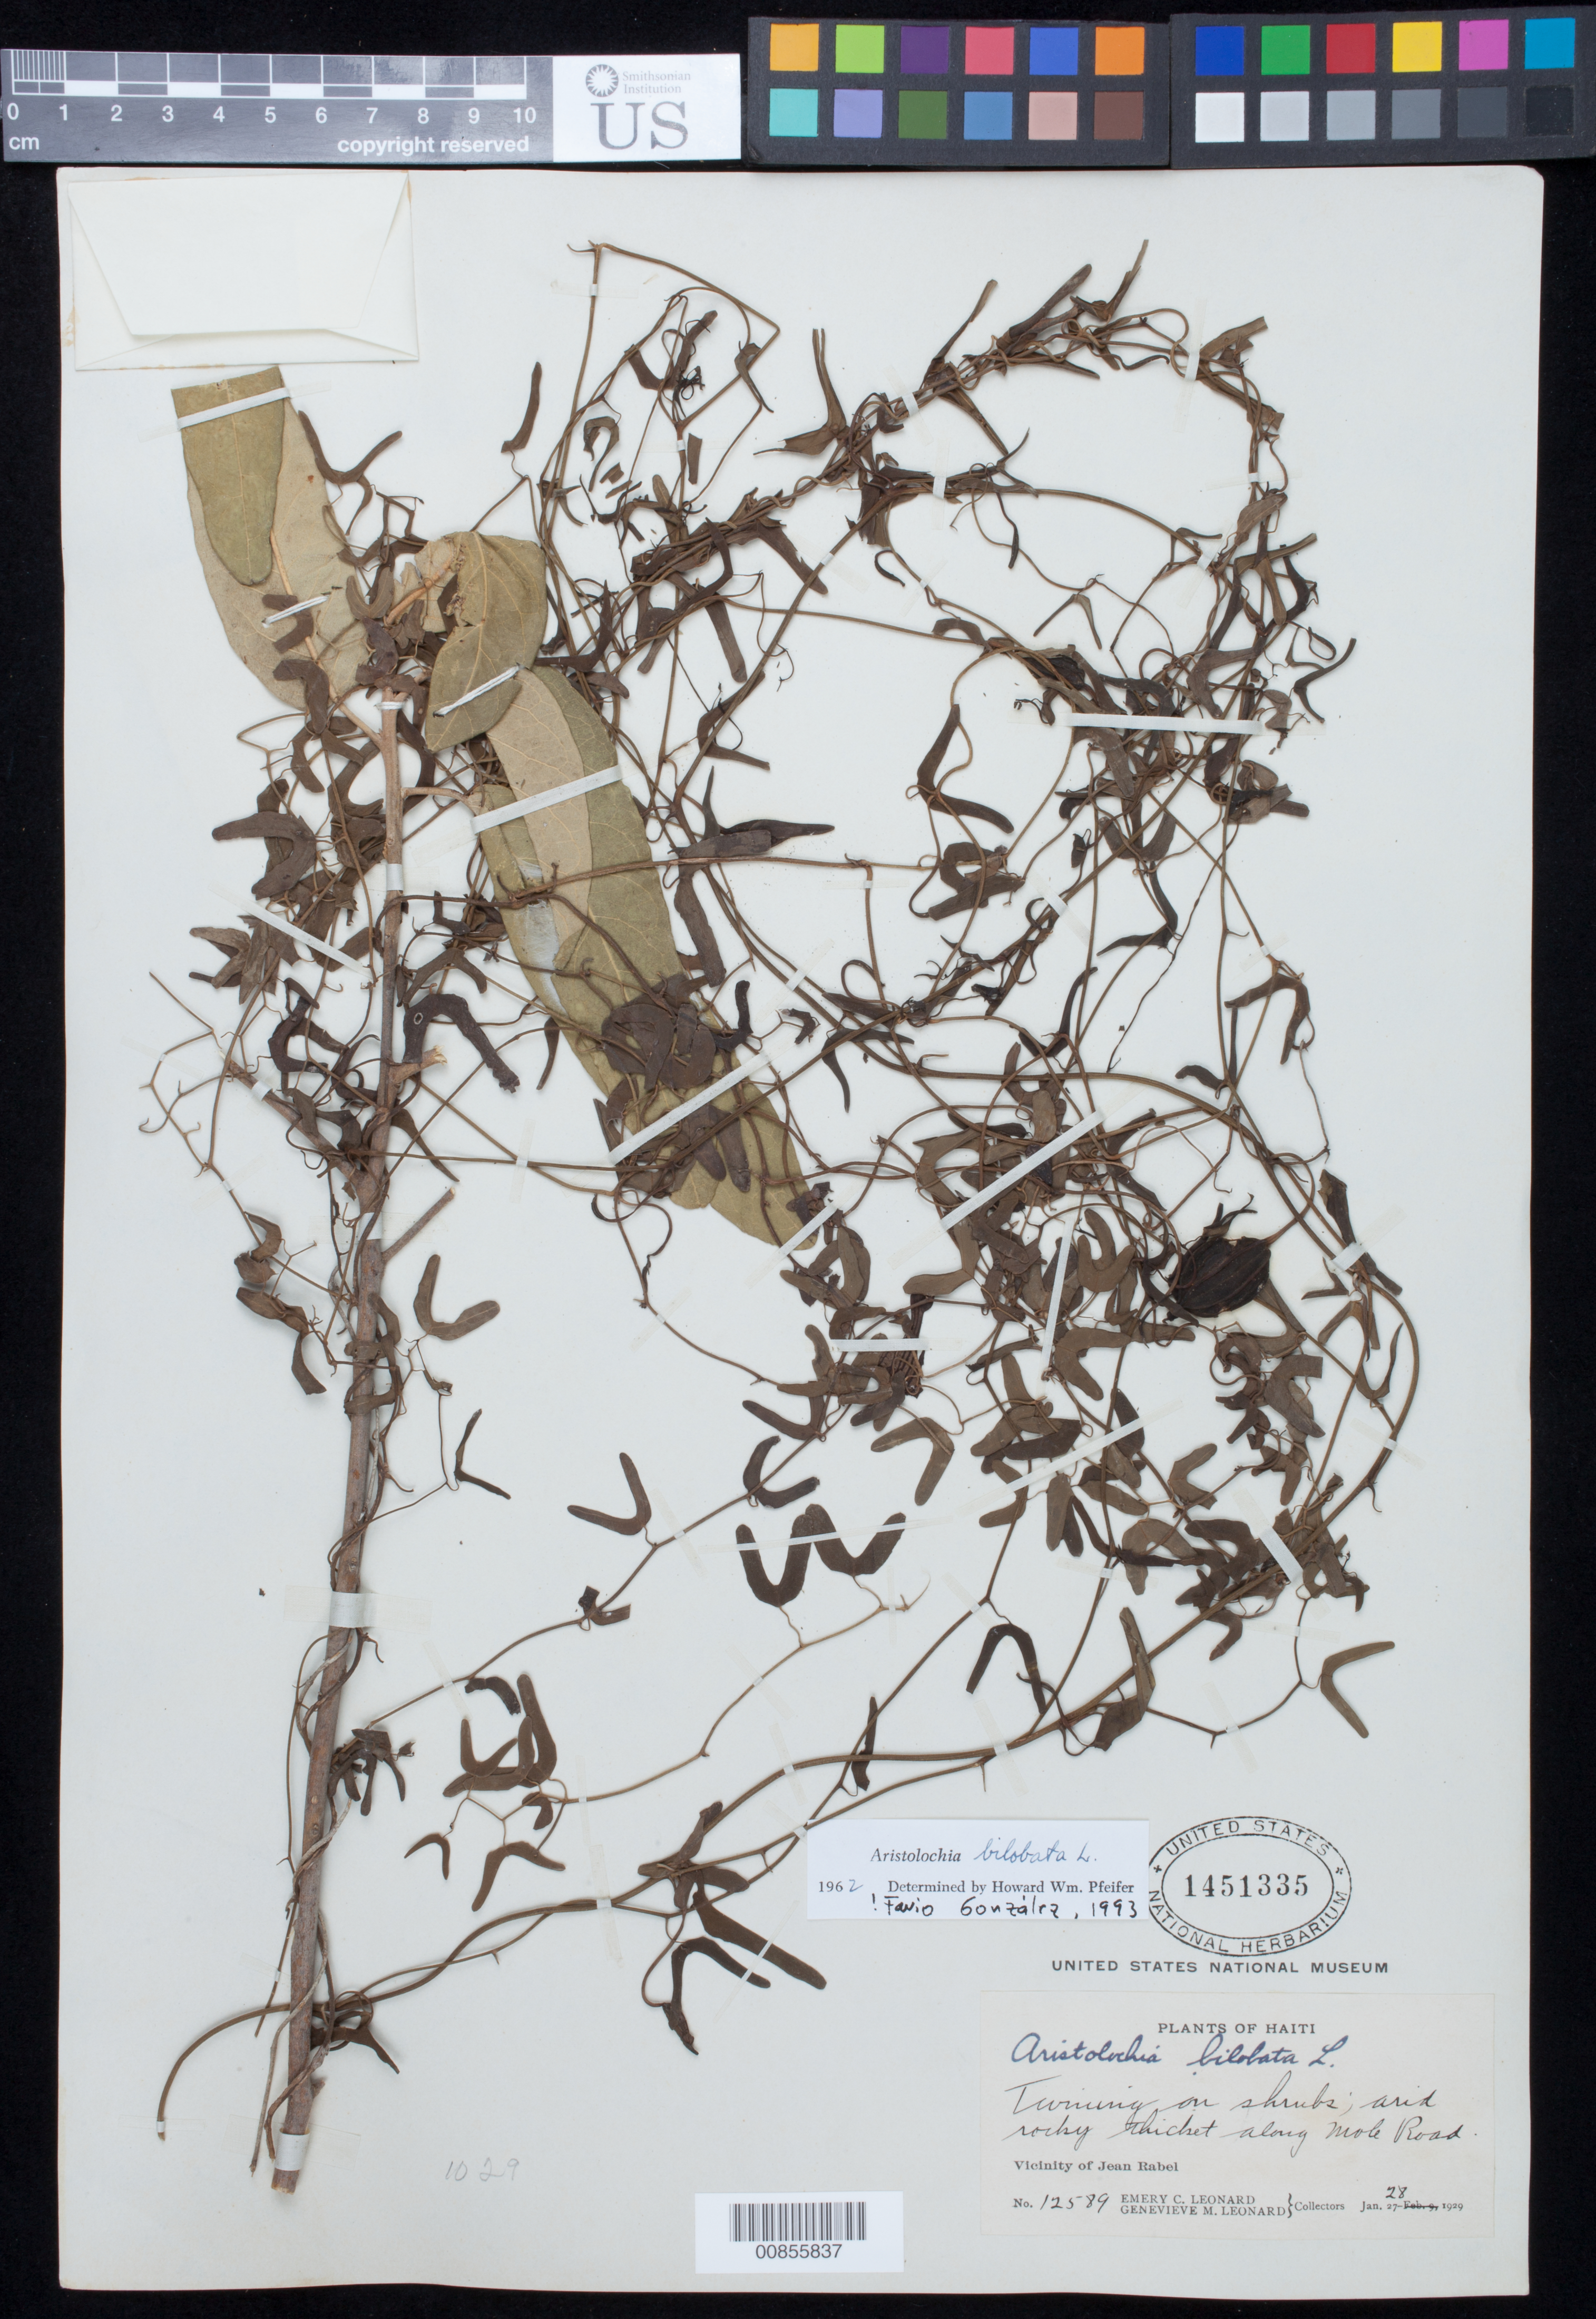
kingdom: Plantae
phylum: Tracheophyta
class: Magnoliopsida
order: Piperales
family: Aristolochiaceae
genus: Aristolochia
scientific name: Aristolochia sp.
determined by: Fernandez, E.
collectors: E. C. Leonard & G. M. Leonard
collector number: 12589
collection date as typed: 28 Jan 1929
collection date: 1929-01-28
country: Haiti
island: Hispaniola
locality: Vicinity of Jean Rabel. Arid rocky thicket along Mole Road.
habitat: Twining on shrubs; arid rocky thicket.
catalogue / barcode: US 1451335